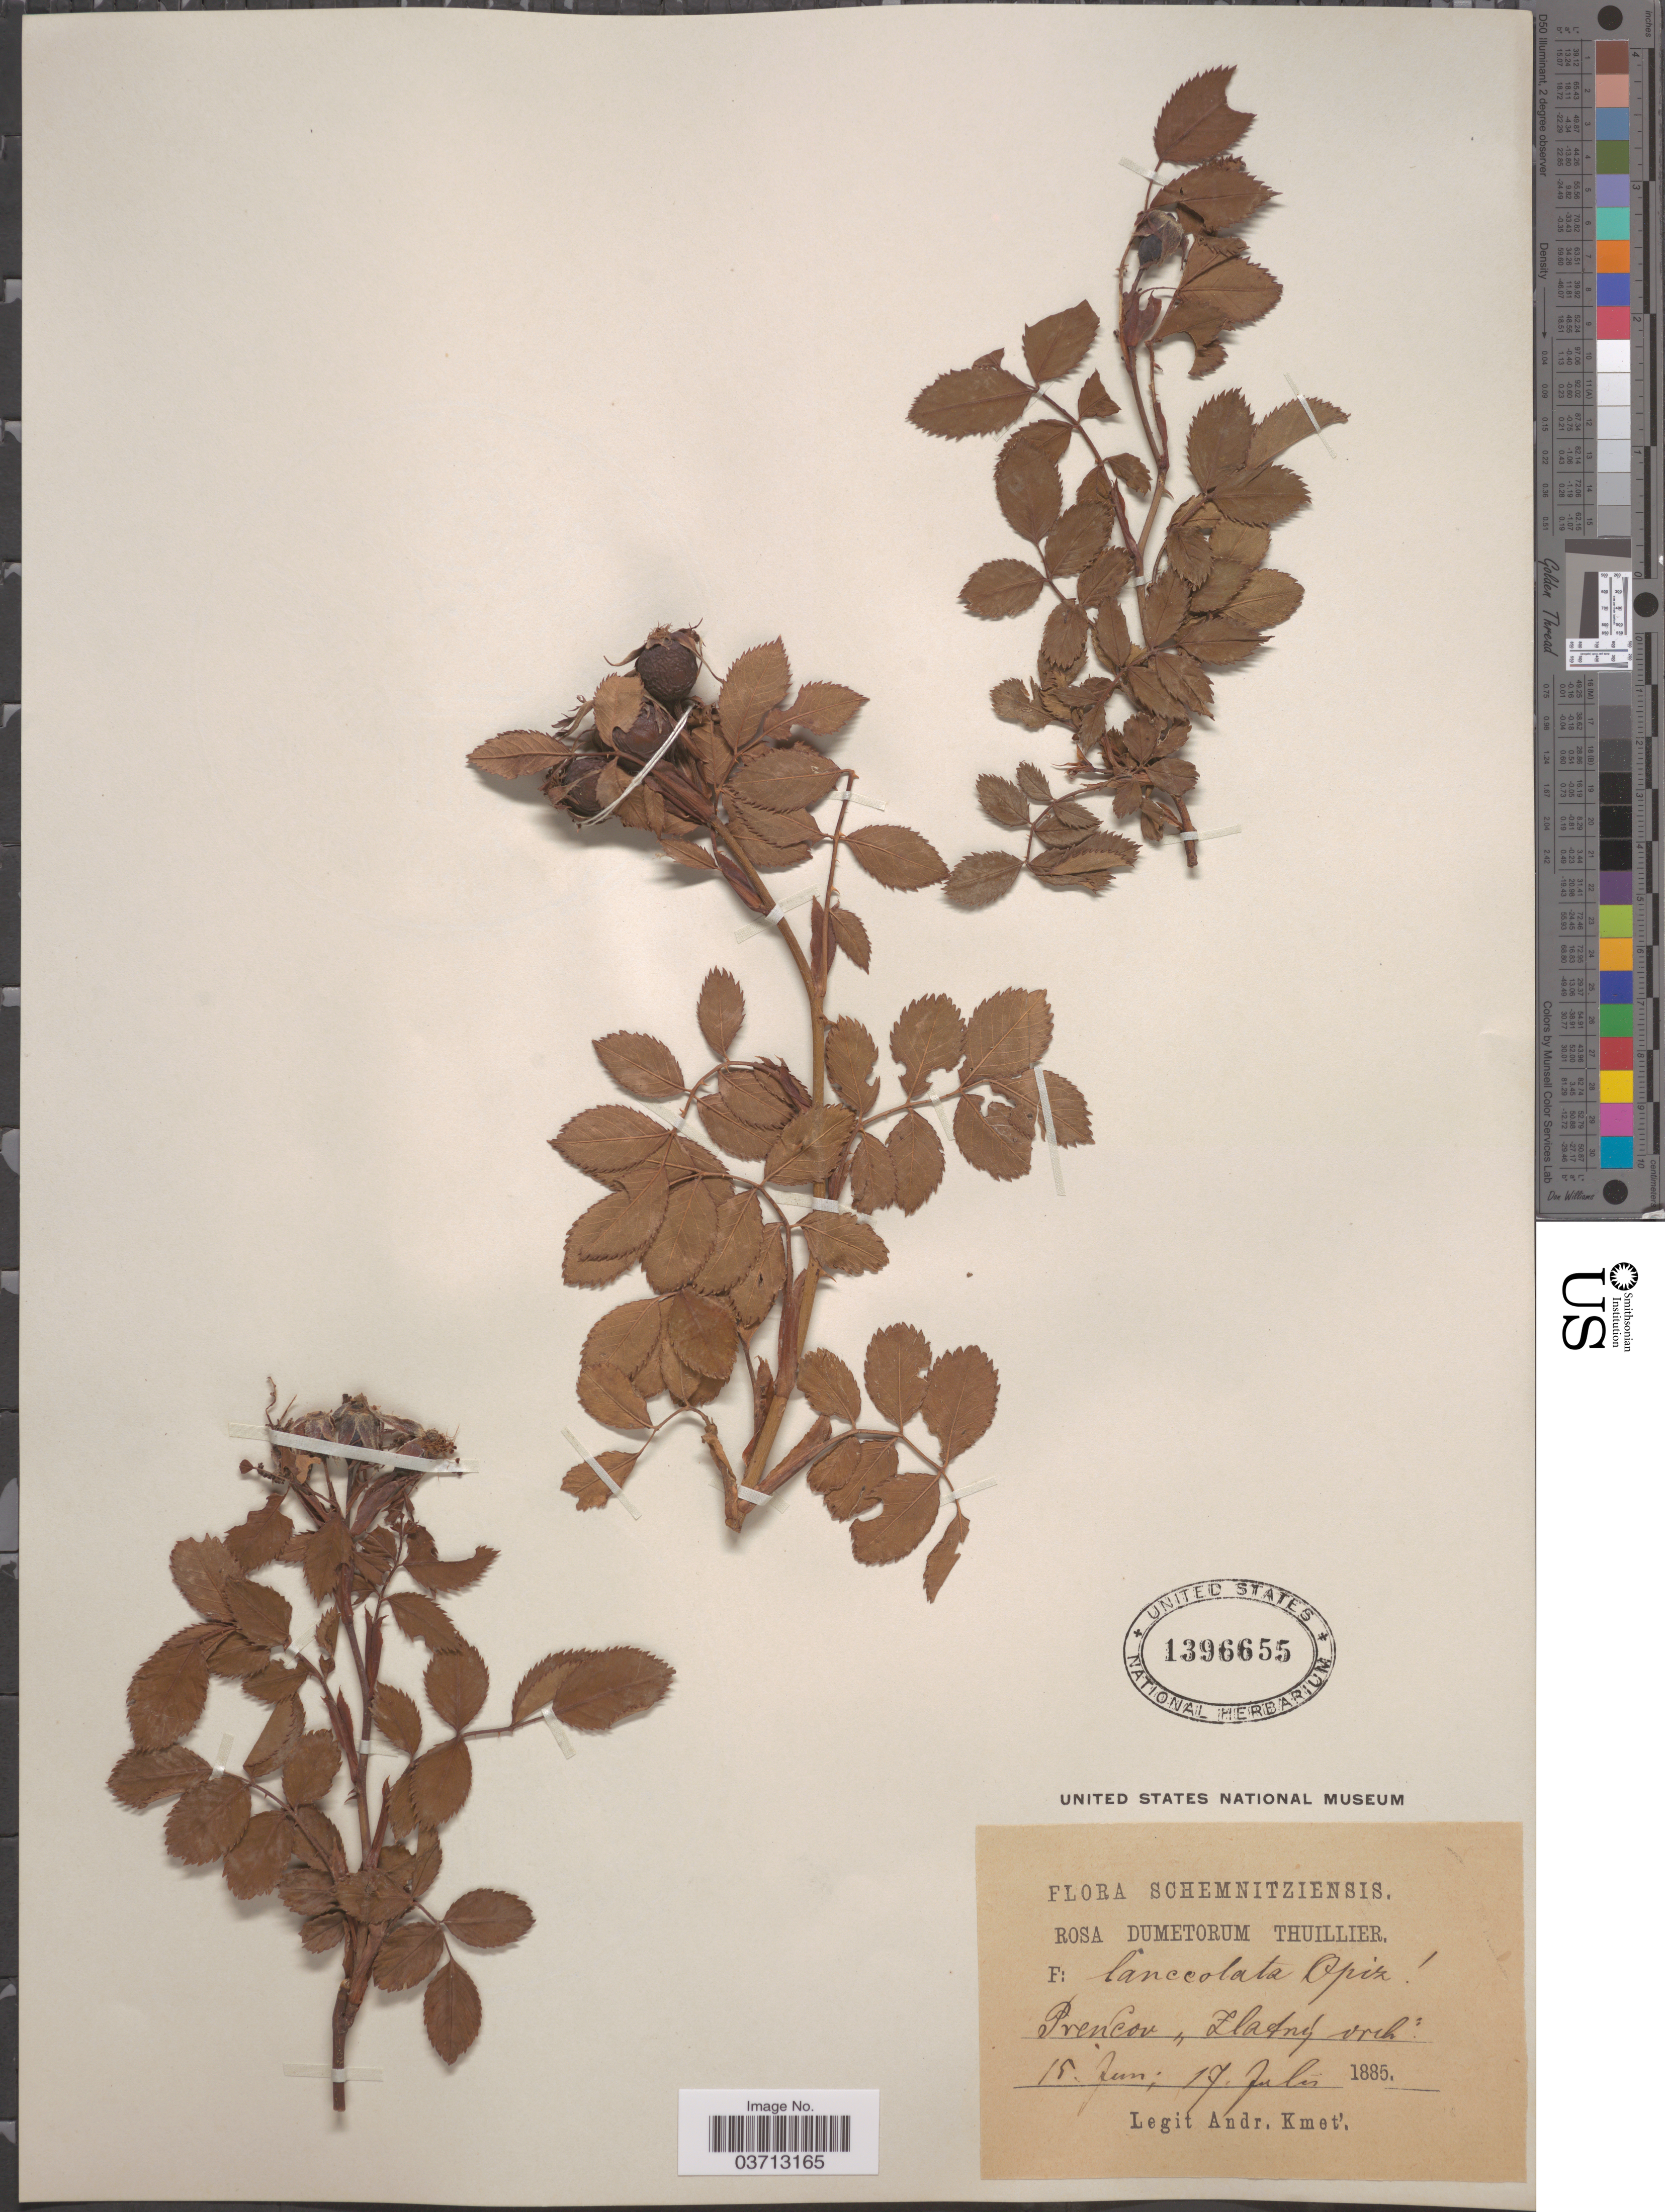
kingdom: Plantae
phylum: Tracheophyta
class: Magnoliopsida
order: Rosales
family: Rosaceae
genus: Rosa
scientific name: Rosa dumetorum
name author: Lange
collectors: A. Kmet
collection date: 1885-06-15/1885-07-17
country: Slovakia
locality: Schemnitziensis. Prencov "Zlatny vmh". [interpreted]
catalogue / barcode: US 1396655